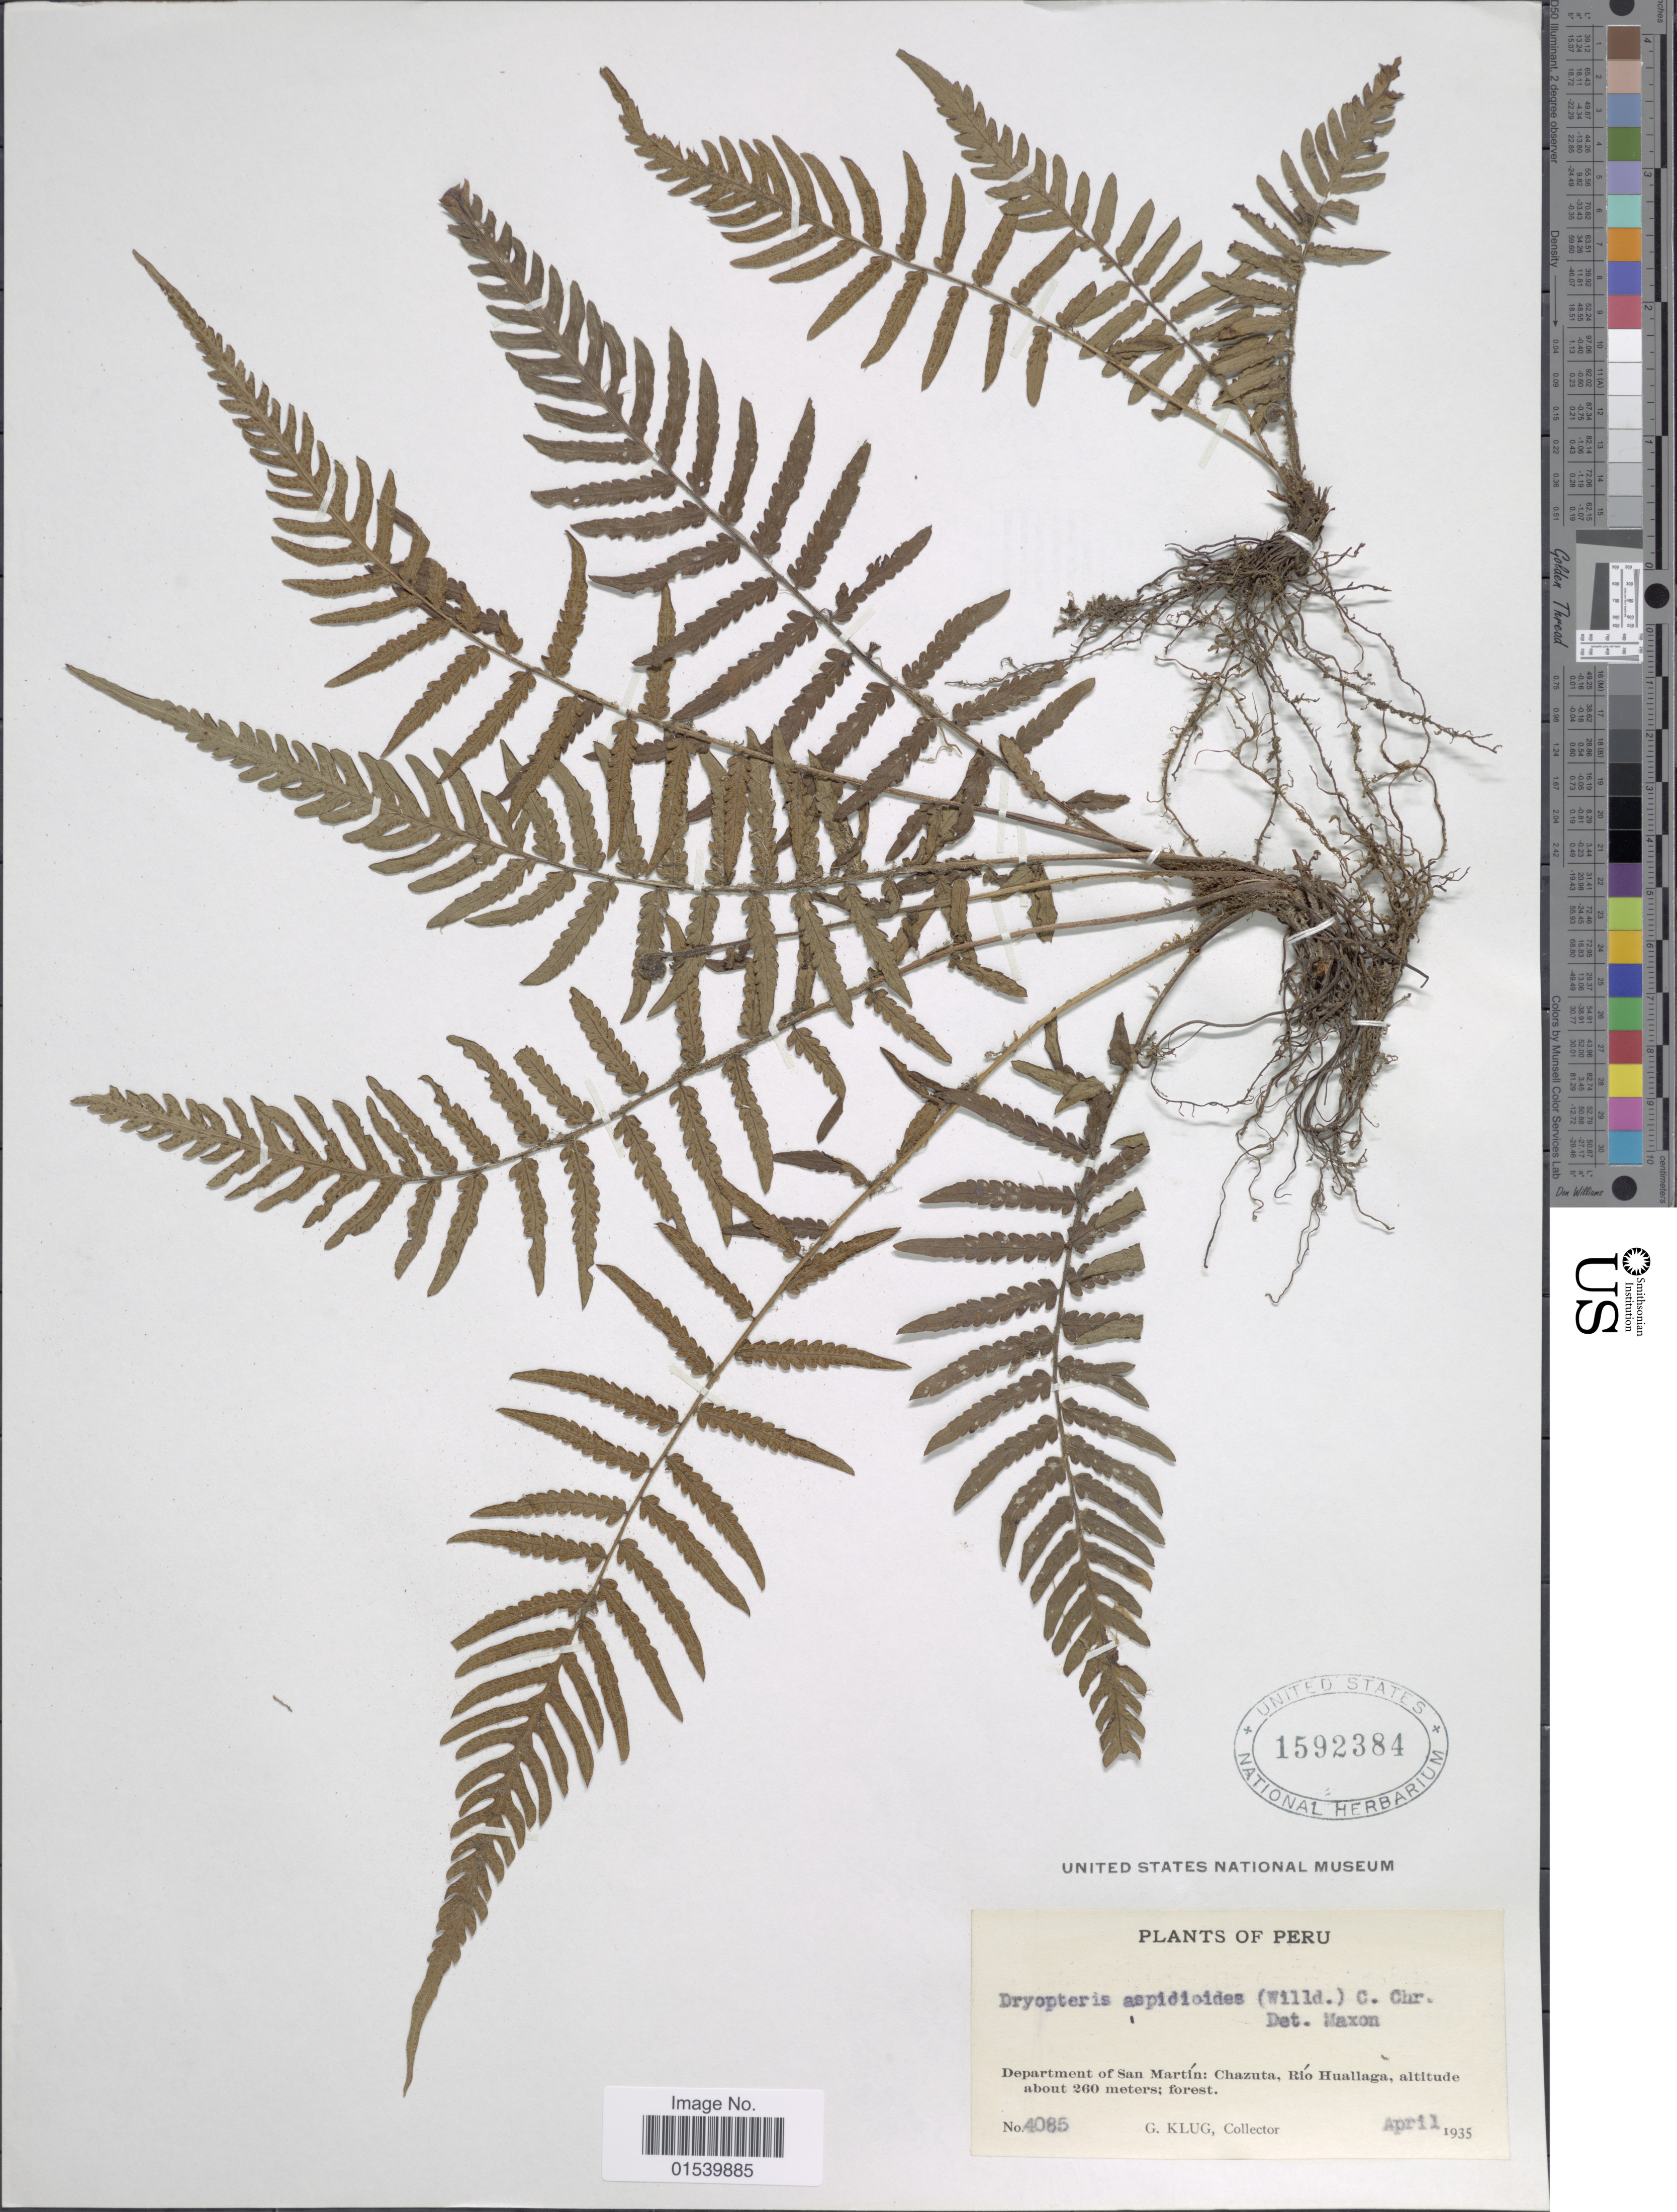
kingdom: Plantae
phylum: Tracheophyta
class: Polypodiopsida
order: Polypodiales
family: Thelypteridaceae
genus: Amauropelta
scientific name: Amauropelta aspidioides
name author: (Willd.) Pic. Serm.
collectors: G. Klug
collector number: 4085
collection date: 1935-04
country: Peru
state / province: San Martín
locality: Department of San Martín: Chazuta, Río Huallaga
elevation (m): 260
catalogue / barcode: US 1592384